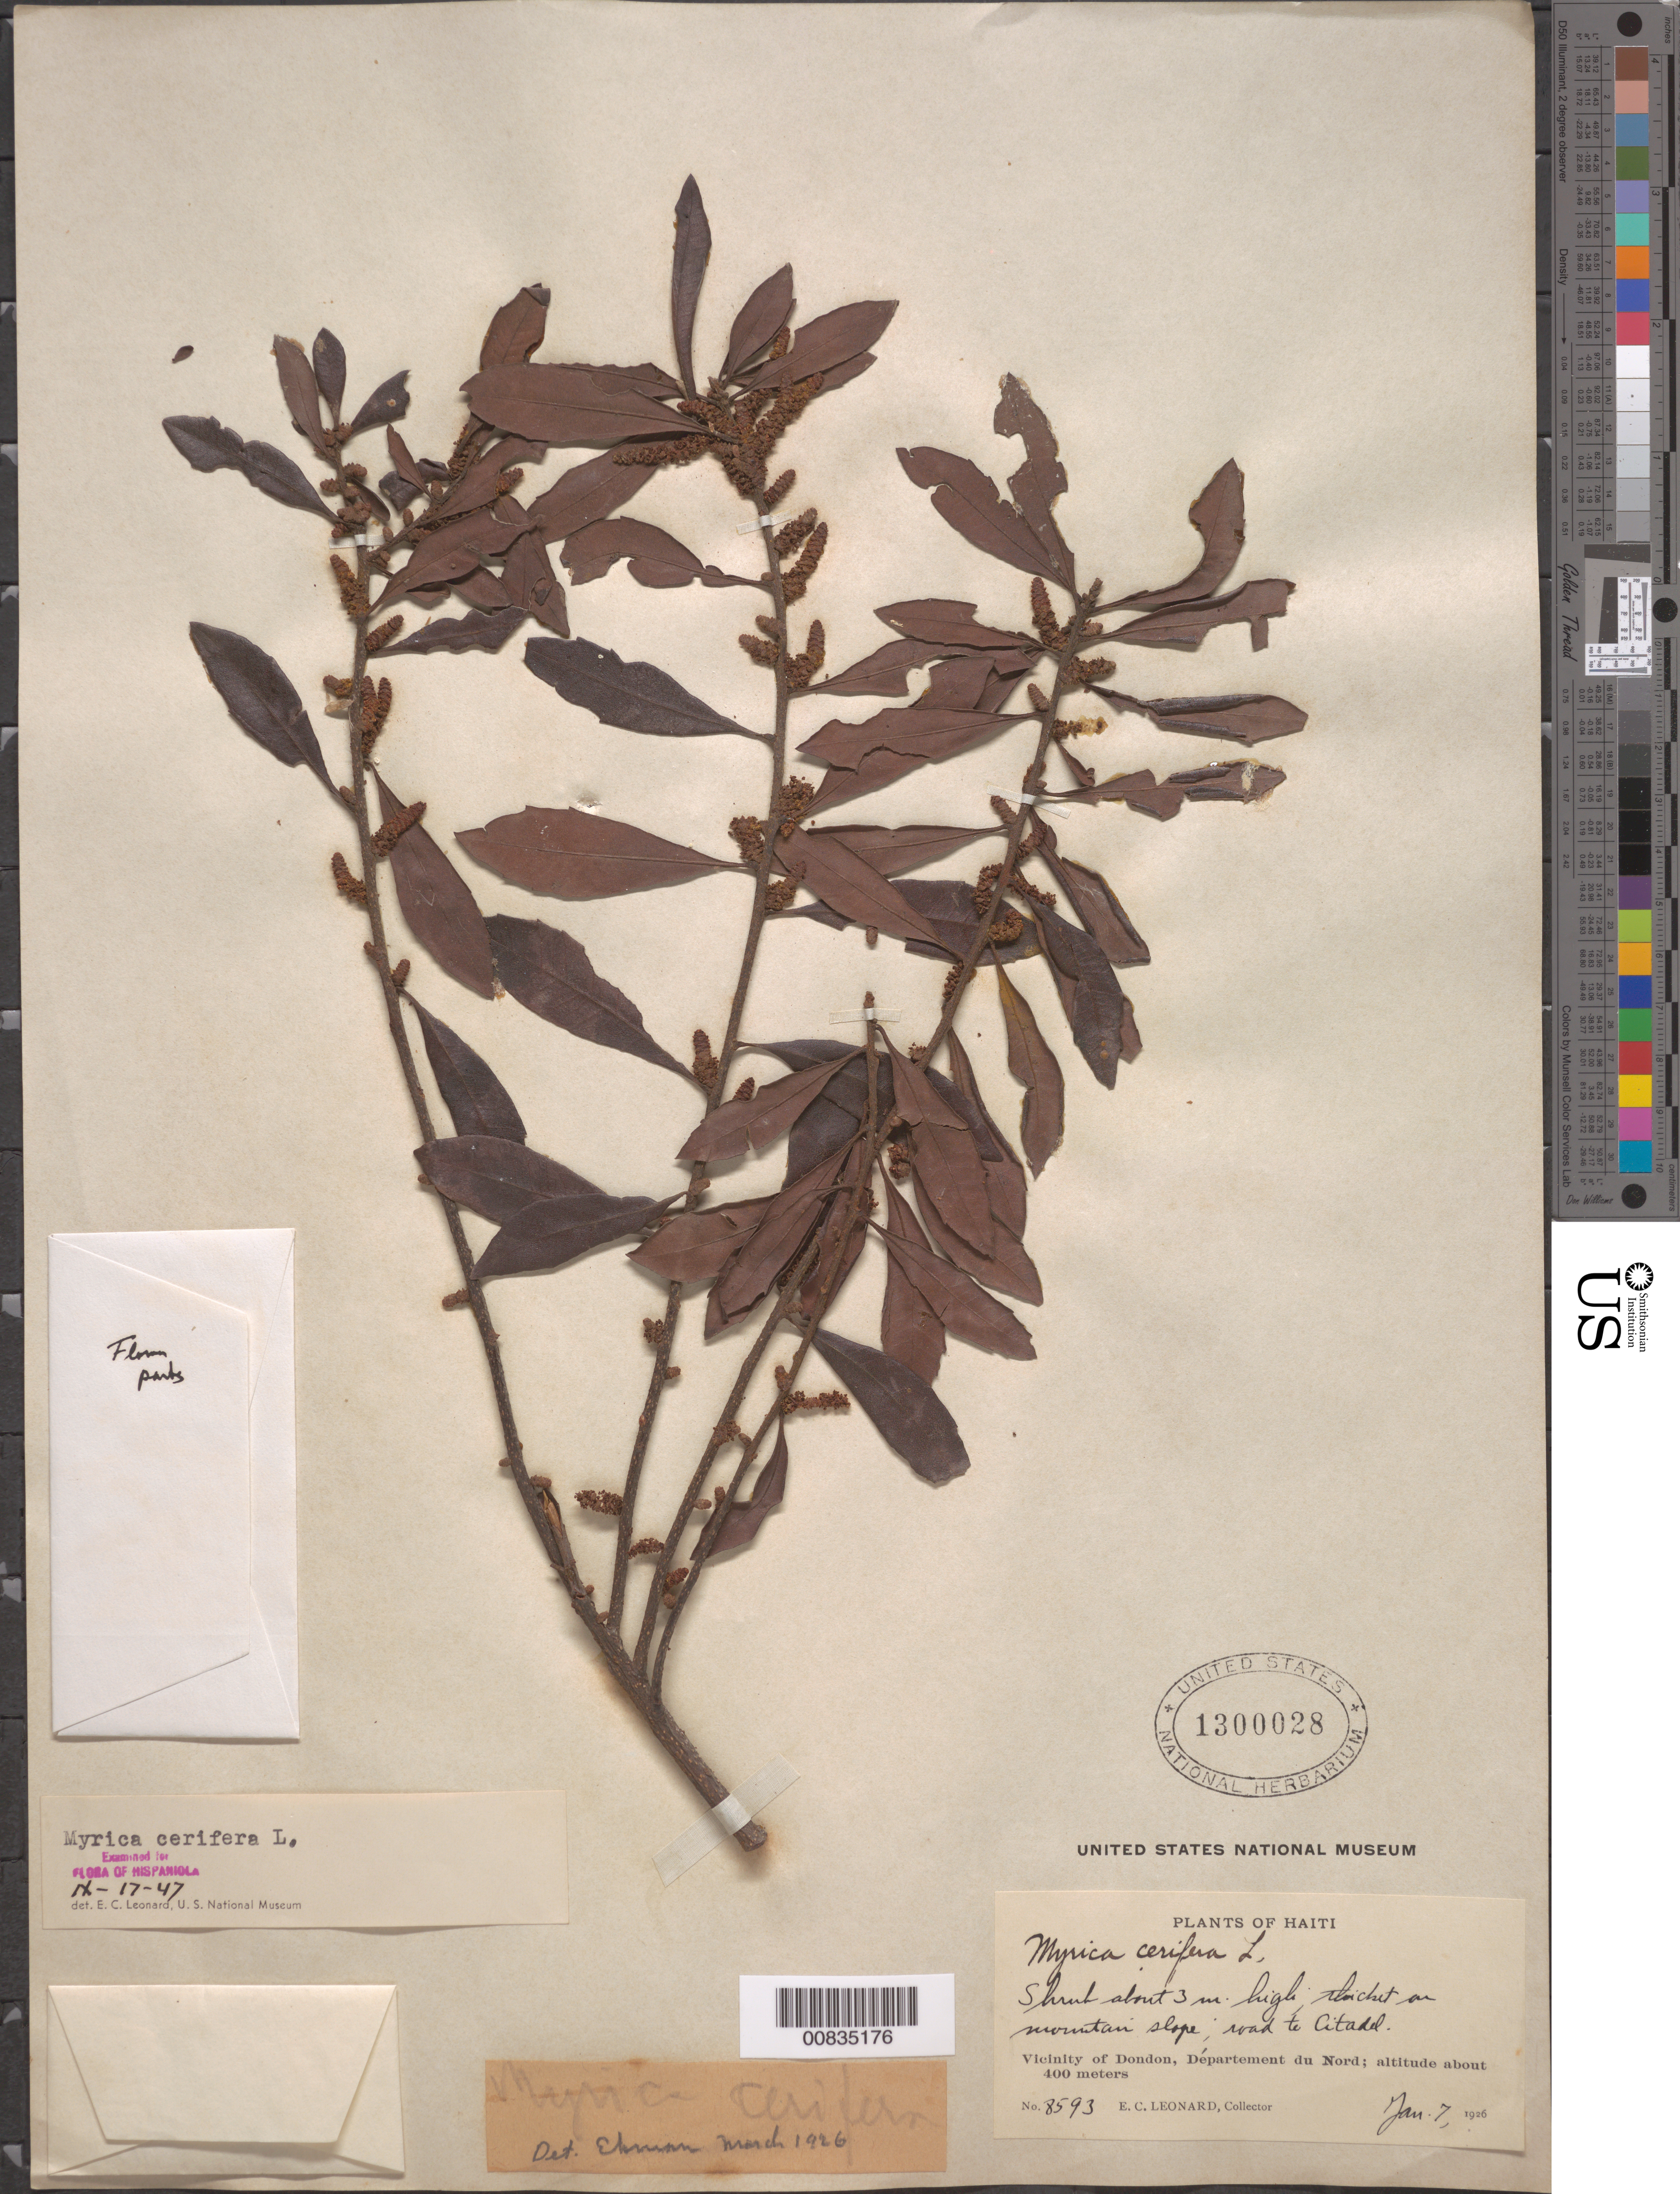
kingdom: Plantae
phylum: Tracheophyta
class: Magnoliopsida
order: Fagales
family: Myricaceae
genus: Morella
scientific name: Morella cerifera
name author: (L.) Small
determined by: Strong, M. T., (US), Smithsonian Institution - National Museum of Natural History (UNITED STATES)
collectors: E. C. Leonard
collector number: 8593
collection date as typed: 07 Jan 1926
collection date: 1926-01-07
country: Haiti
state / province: Nord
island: Hispaniola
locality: Vicinity of Dondon; road to Citadel.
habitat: Thicket on mountain slope.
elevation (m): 400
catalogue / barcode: US 1300028